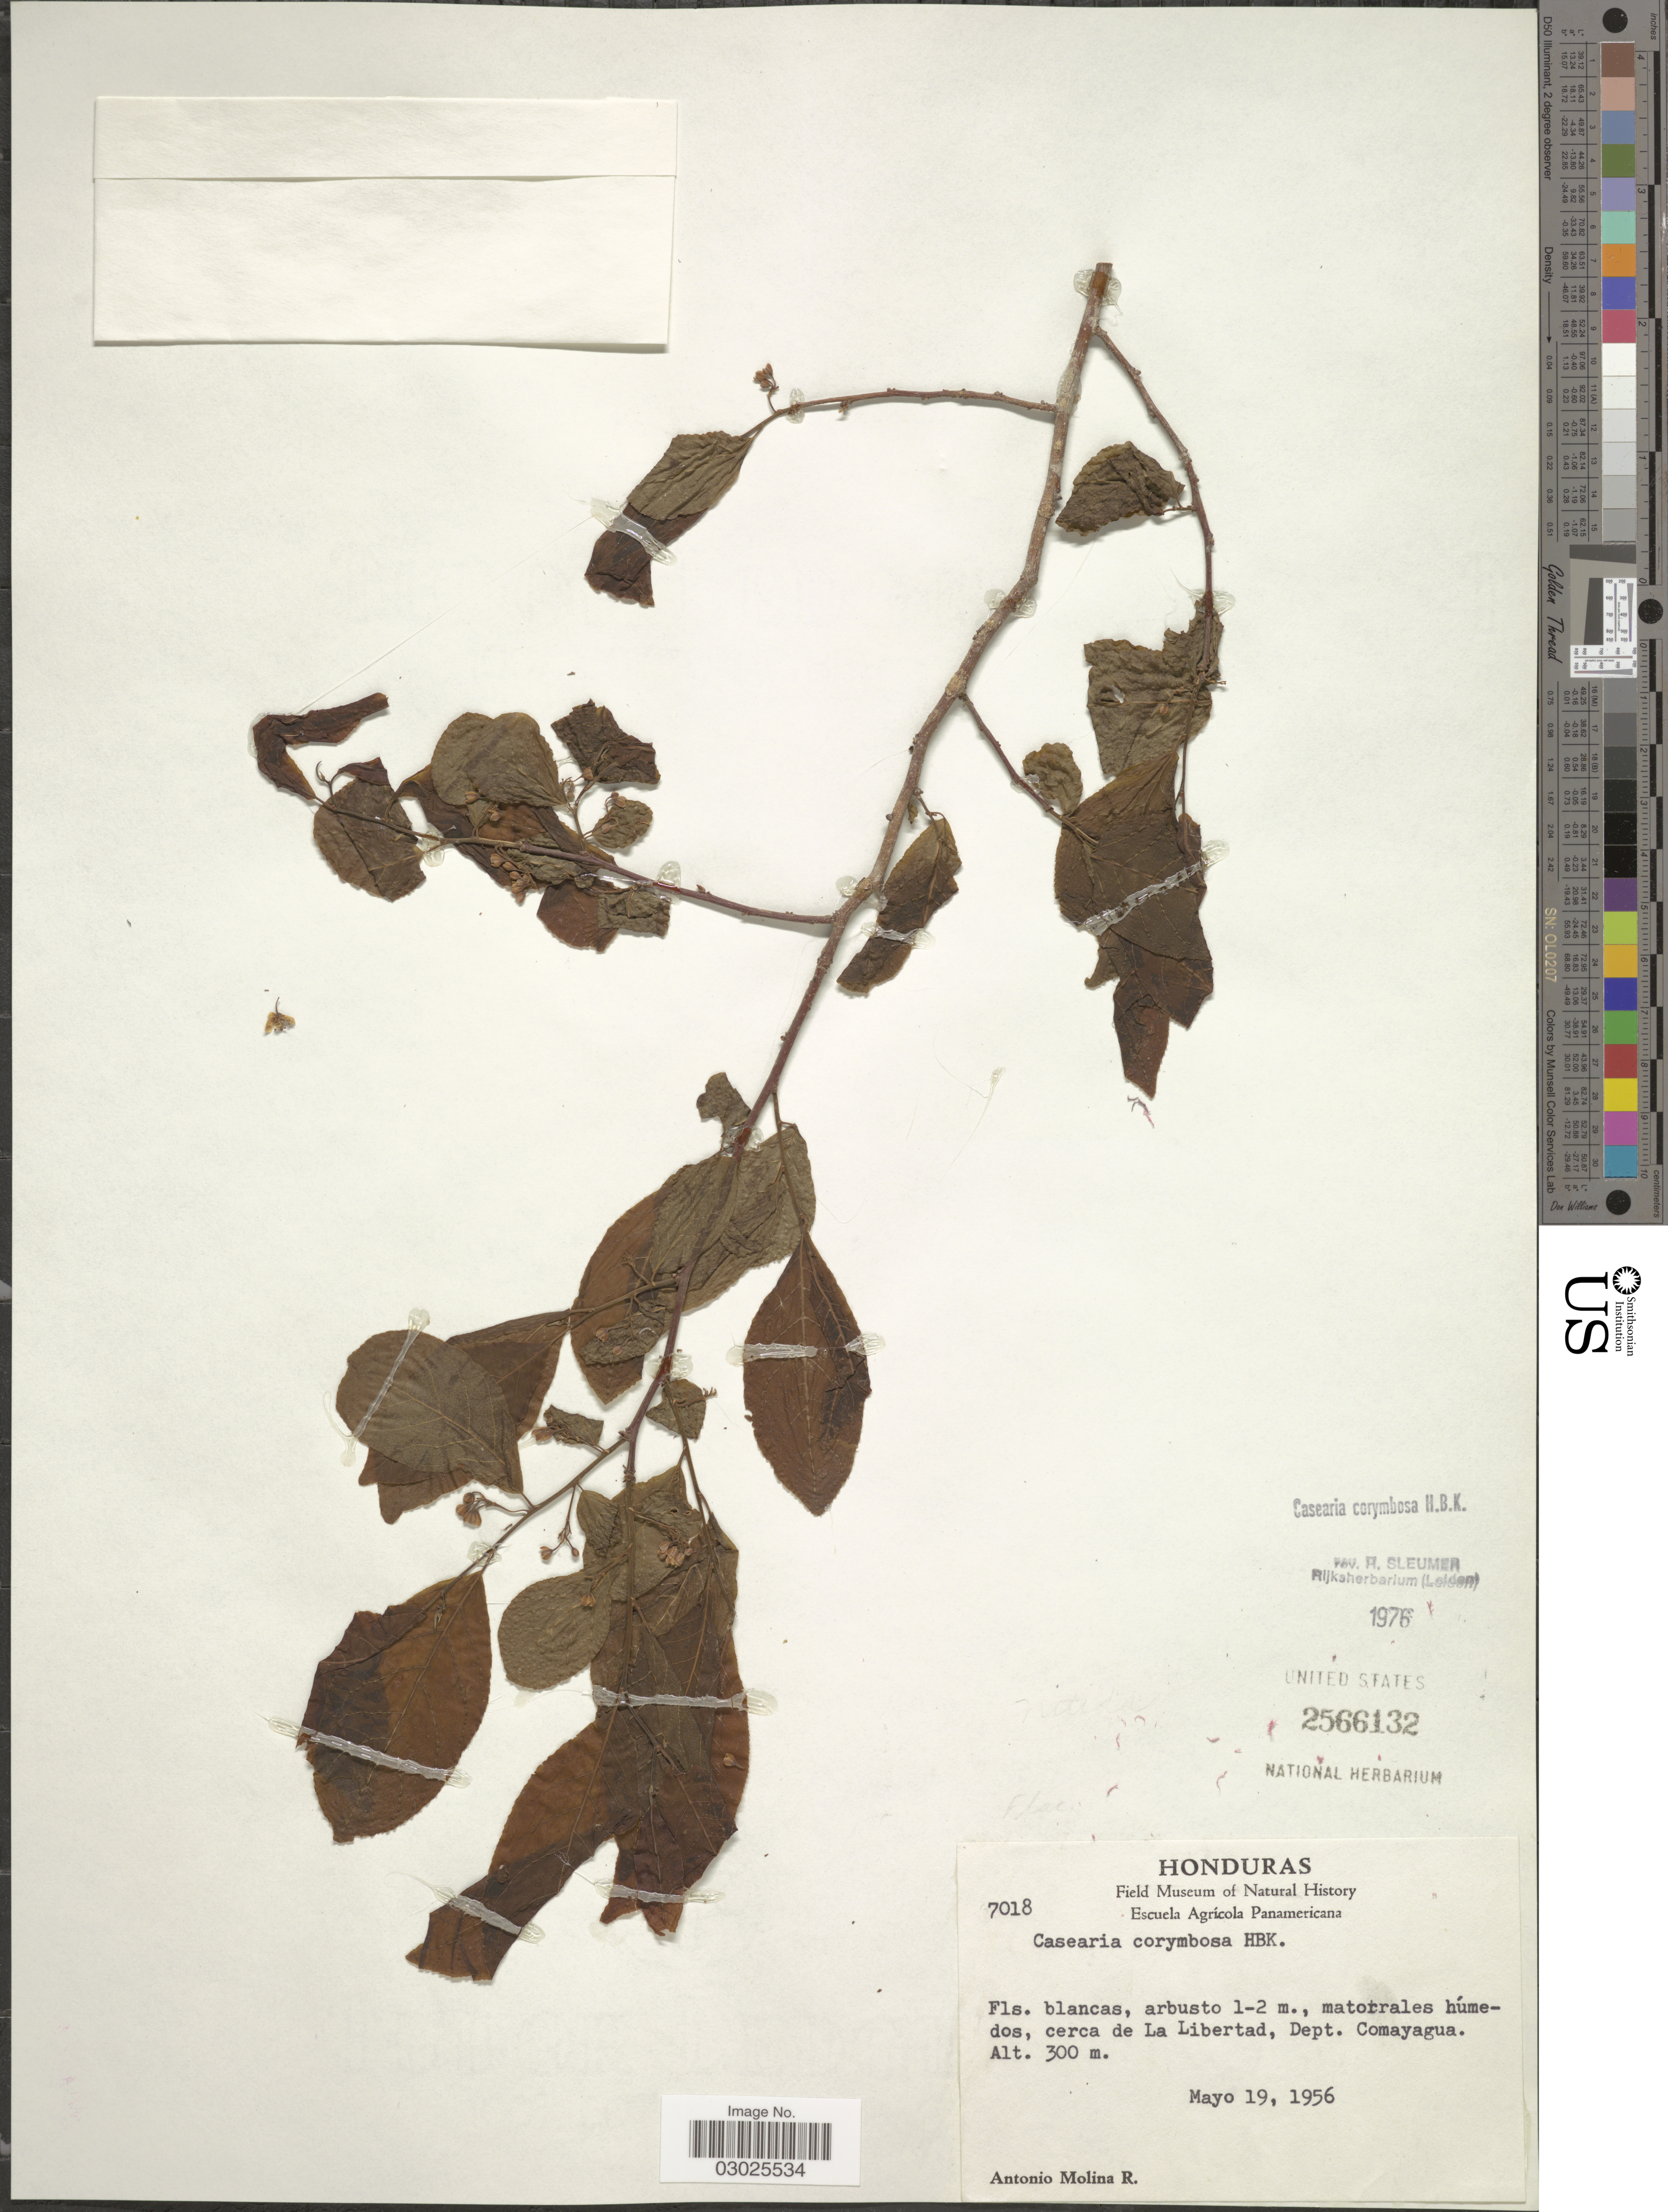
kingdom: Plantae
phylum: Tracheophyta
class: Magnoliopsida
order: Malpighiales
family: Salicaceae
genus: Casearia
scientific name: Casearia corymbosa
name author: Kunth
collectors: A. Molina R.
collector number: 7018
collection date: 1956-05-19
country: Honduras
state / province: Comayagua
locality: Matorrales húmedos, cerca de La Libertad, Dept. Comayagua.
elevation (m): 300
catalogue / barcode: US 2566132